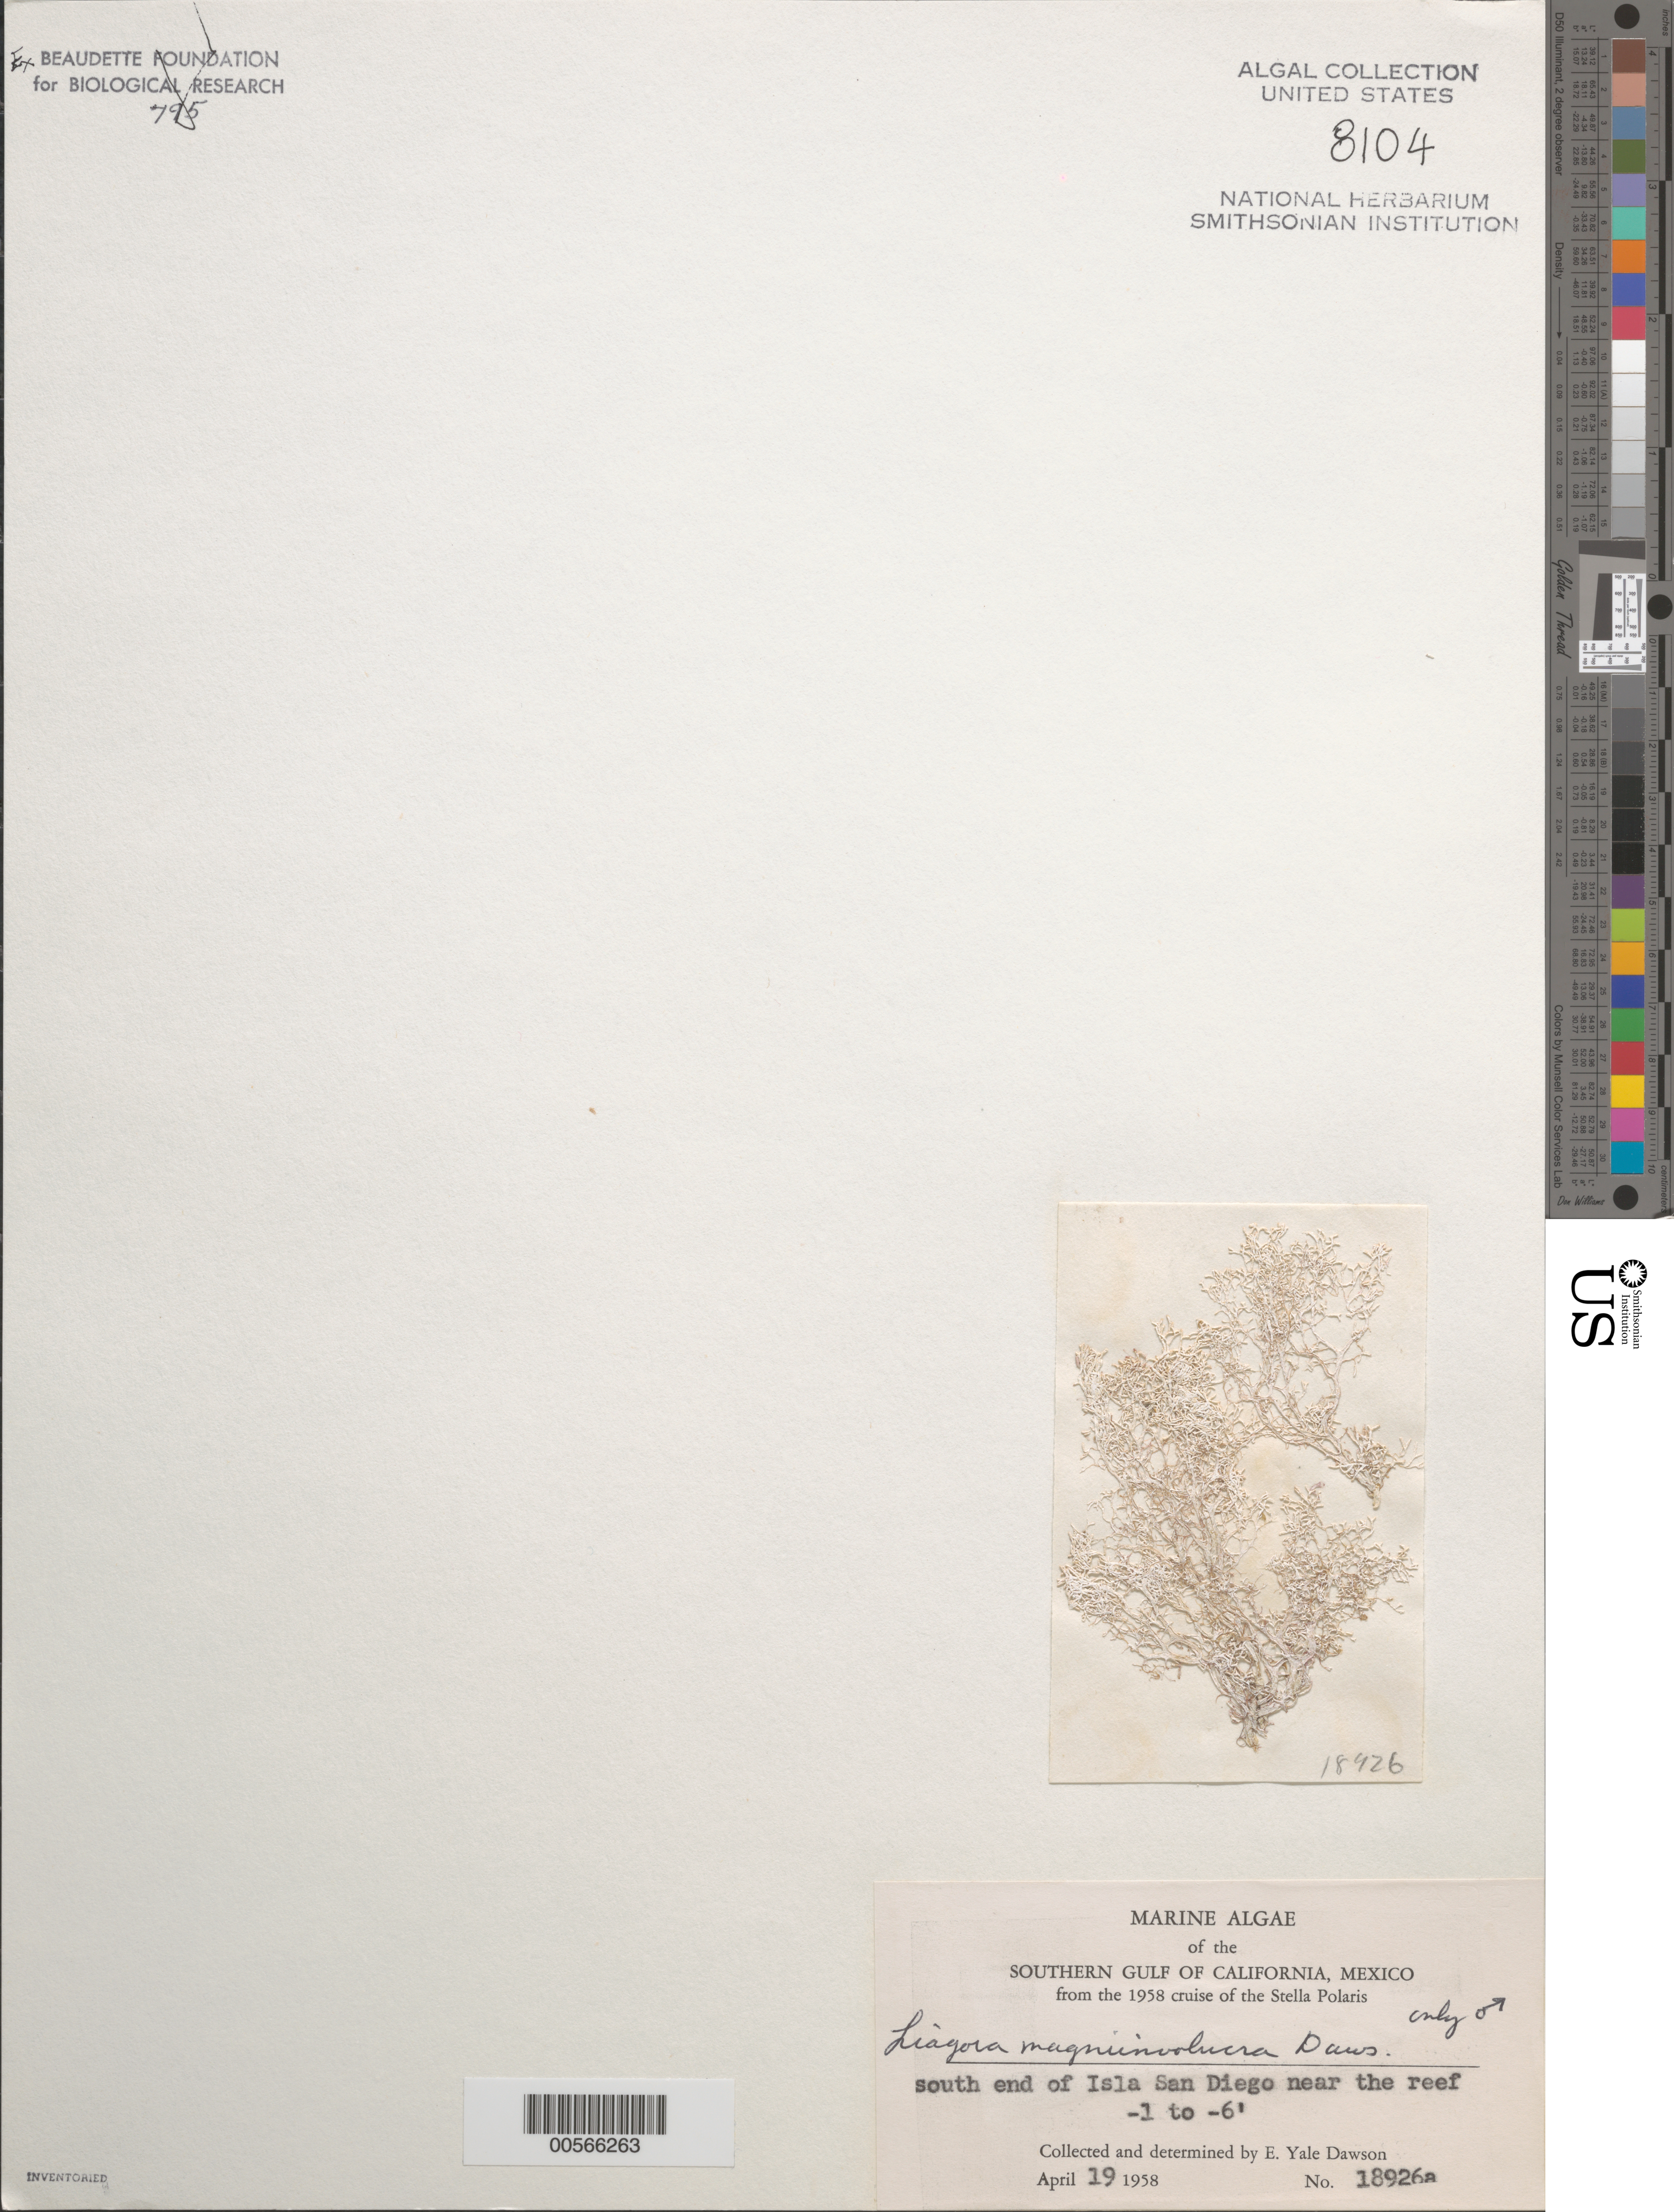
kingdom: Plantae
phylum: Rhodophyta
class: Florideophyceae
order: Nemaliales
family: Liagoraceae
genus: Liagora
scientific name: Liagora magniinvolucra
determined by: Dawson, E. Y.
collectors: E. Y. Dawson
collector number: EYD 18926a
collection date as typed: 19 Apr 1958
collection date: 1958-04-19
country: Mexico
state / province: Baja California Sur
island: Isla San Diego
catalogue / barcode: US 8104